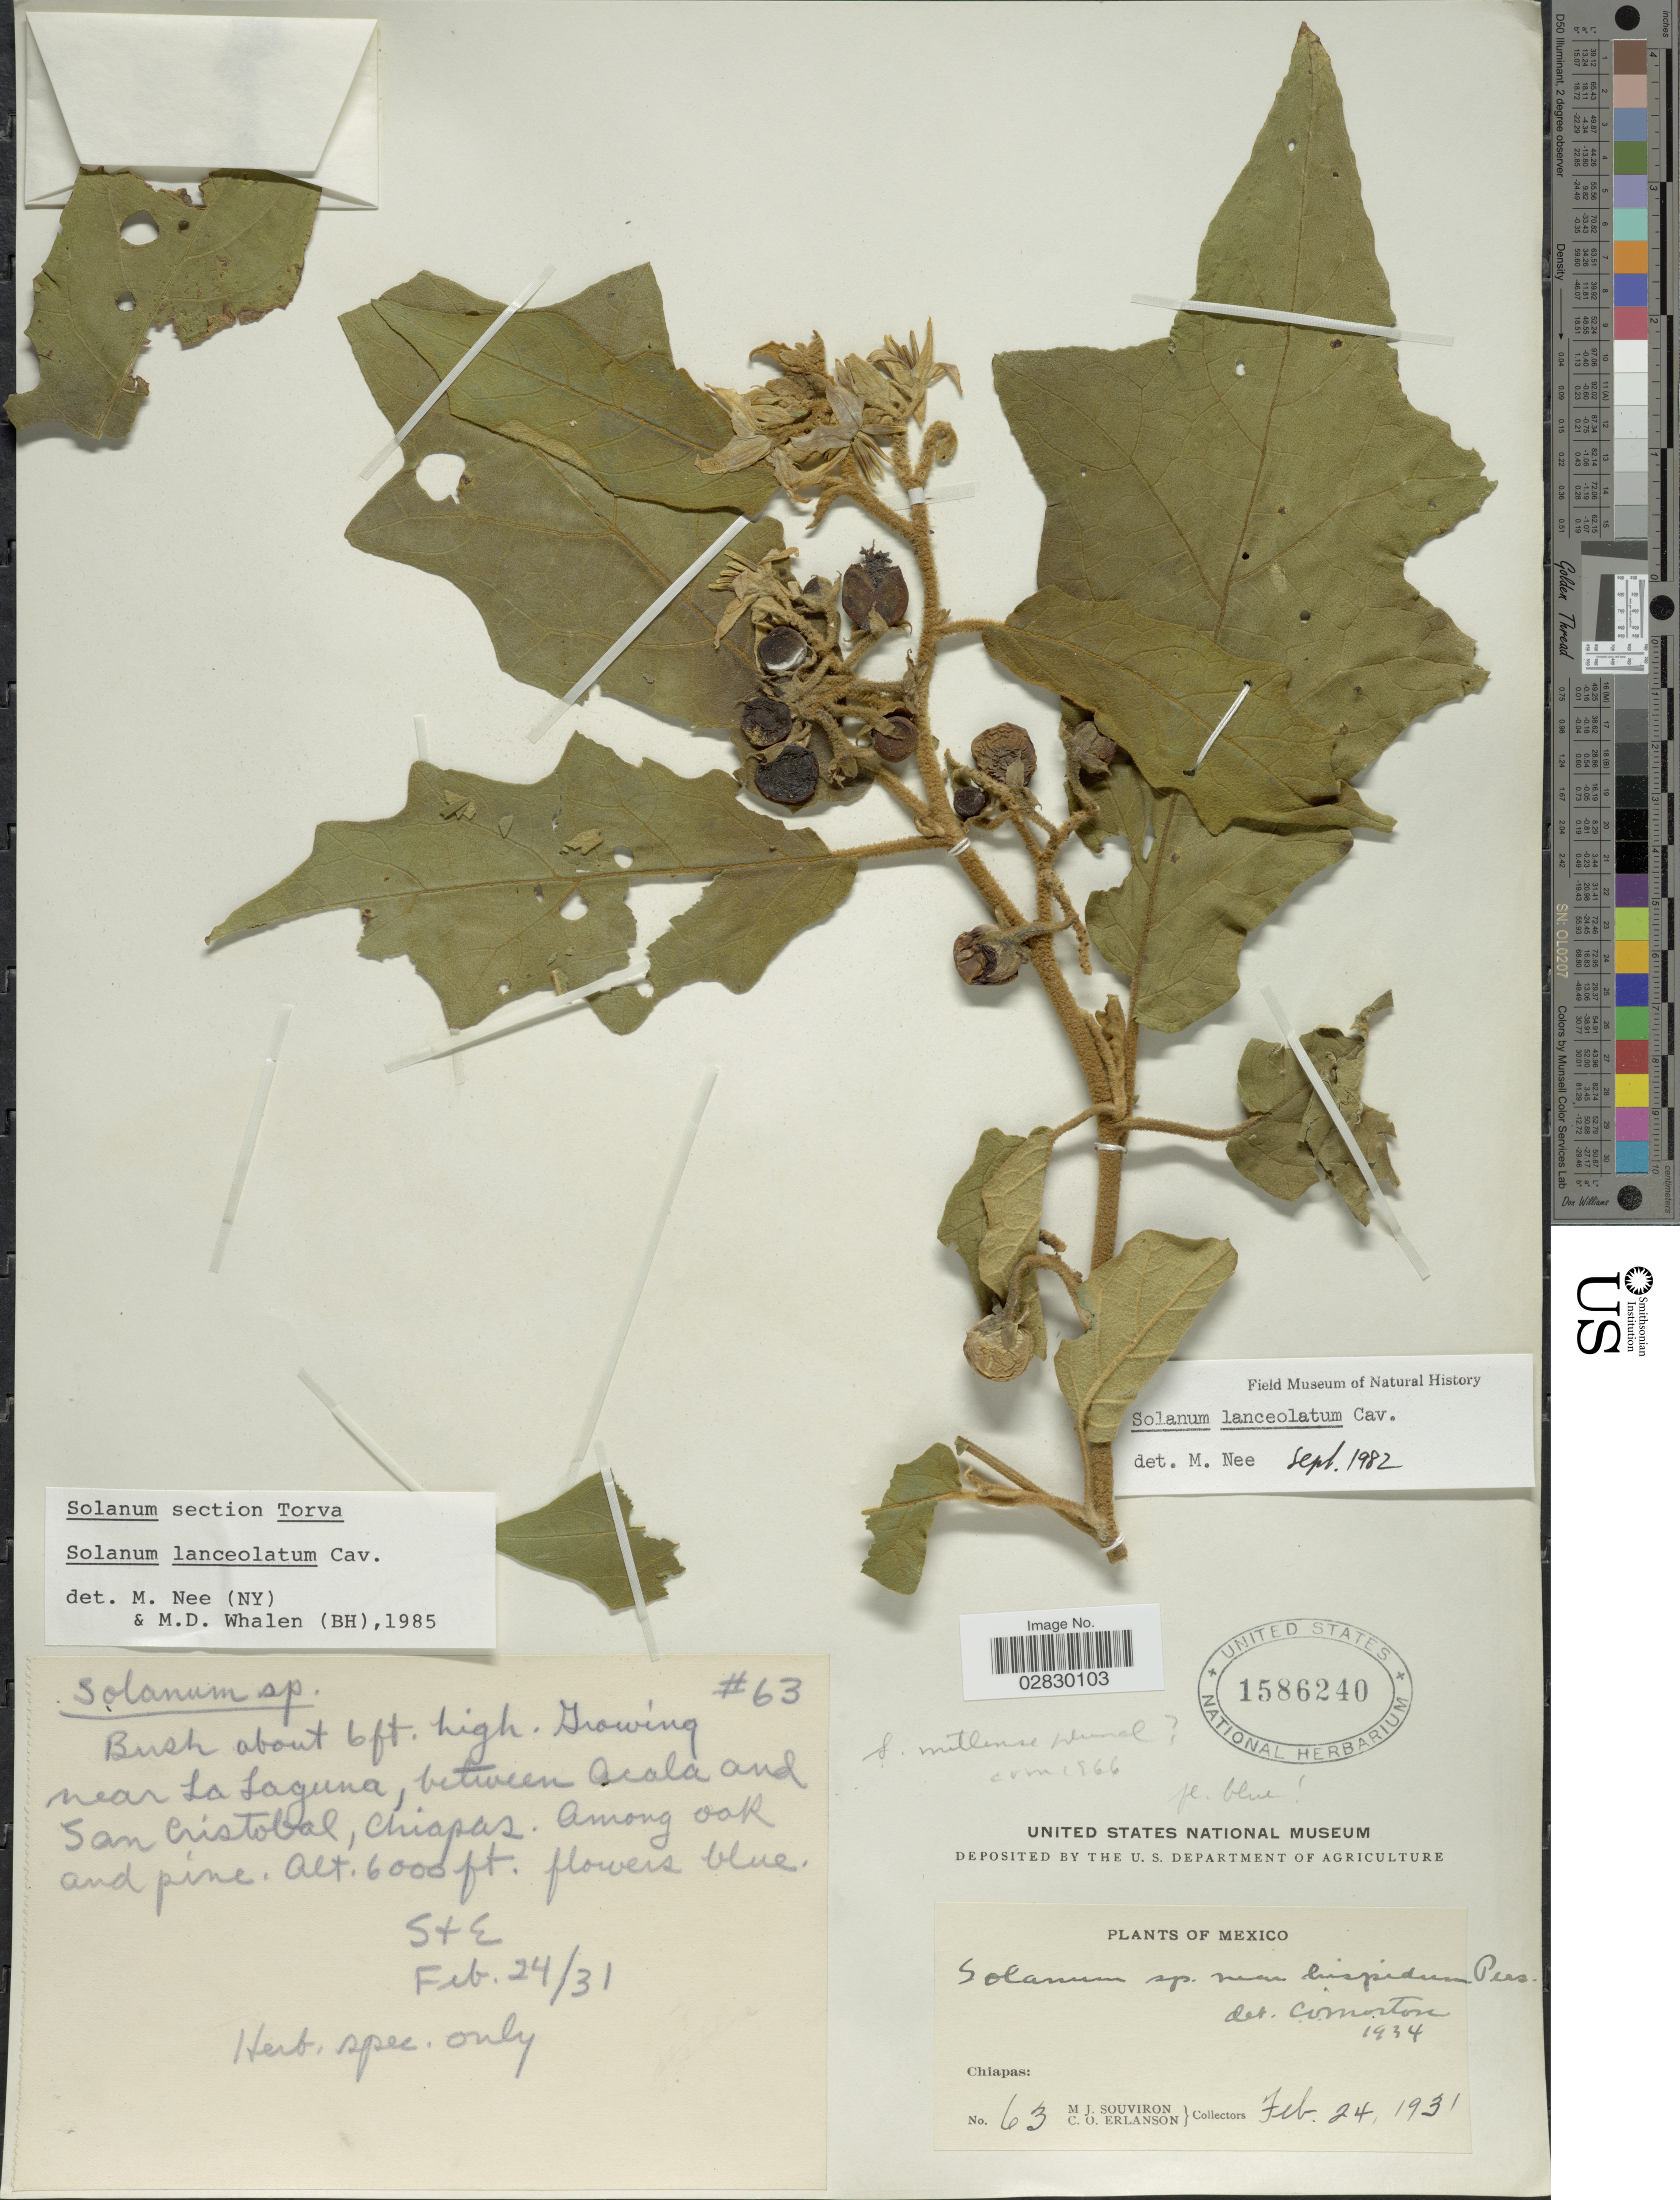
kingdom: Plantae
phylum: Tracheophyta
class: Magnoliopsida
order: Solanales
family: Solanaceae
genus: Solanum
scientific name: Solanum lanceolatum Berthault, nom. illeg.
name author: Berthault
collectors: M. J. Souviron & C. O. Erlanson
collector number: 63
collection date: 1931-02-24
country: Mexico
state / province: Chiapas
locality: Near La laguna, between Acala and San Cristobal.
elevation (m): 1829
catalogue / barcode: US 1586240